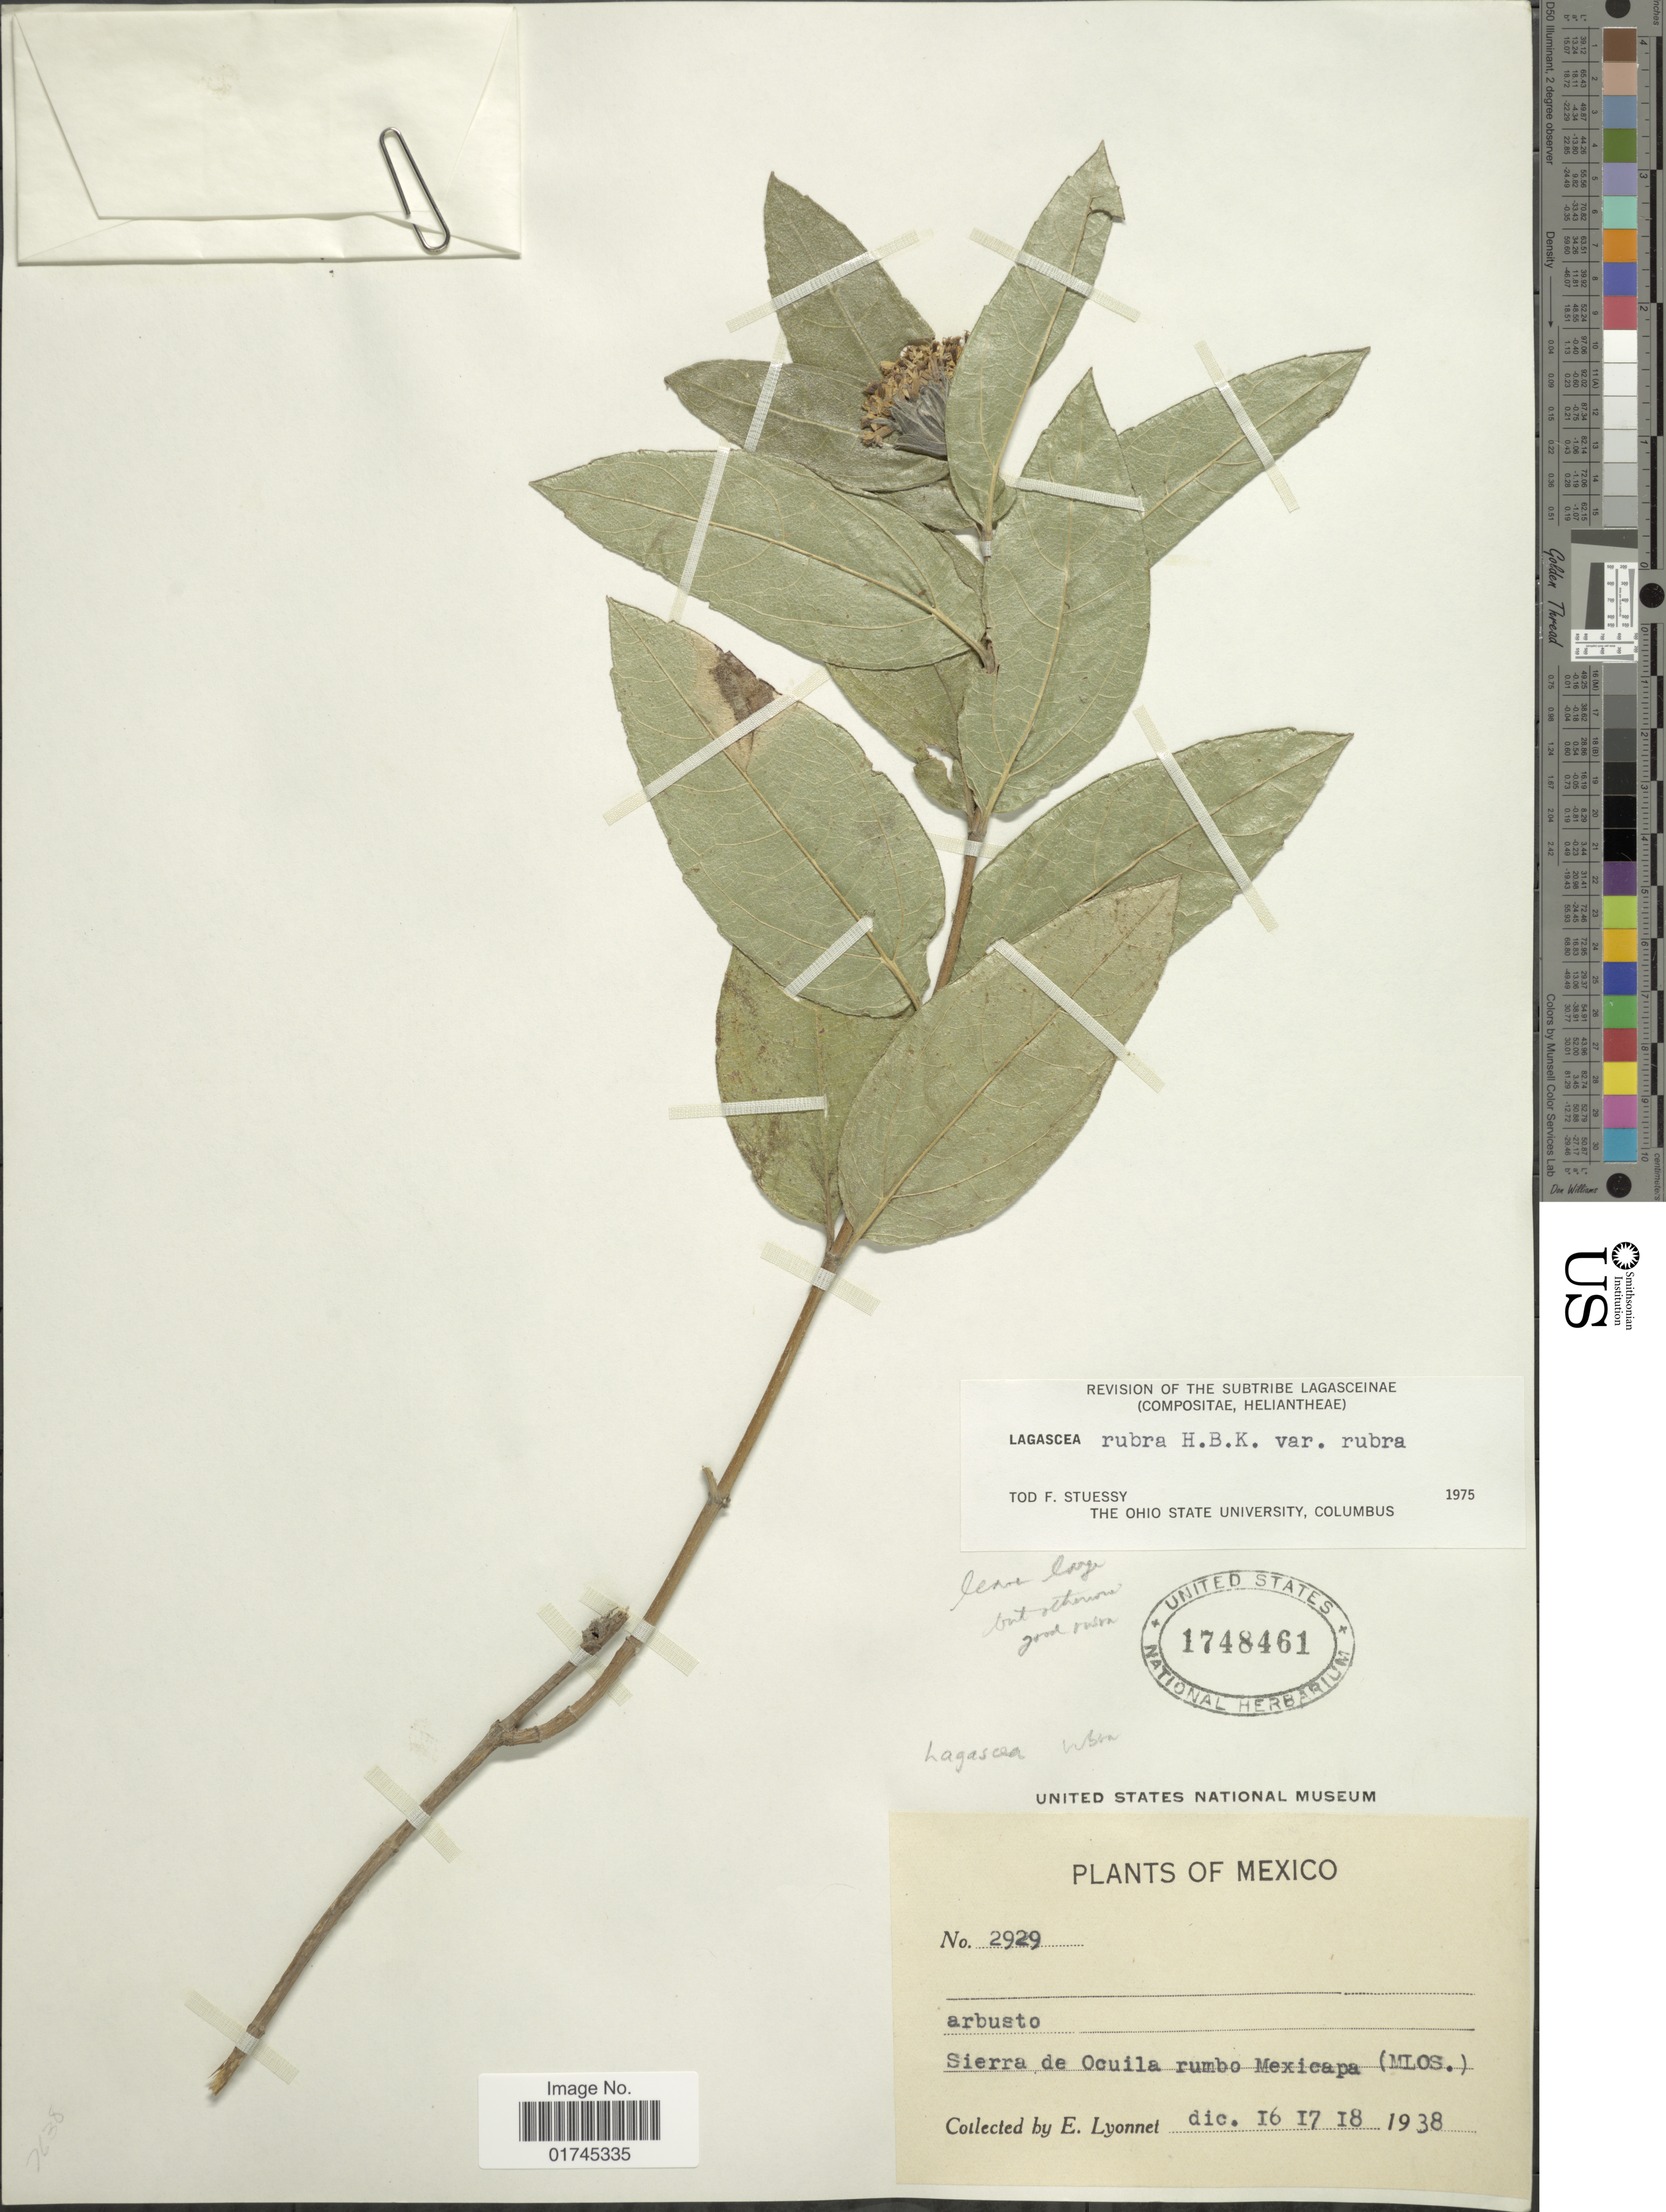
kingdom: Plantae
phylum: Tracheophyta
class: Magnoliopsida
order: Asterales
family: Asteraceae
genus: Lagascea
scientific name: Lagascea rigida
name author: Cav.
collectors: E. Lyonnet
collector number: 2929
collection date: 1938-12-16/1938-12-18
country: Mexico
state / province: Morelos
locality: Sierra de Ocuila rumbo Mexicapa.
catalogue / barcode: US 1748461